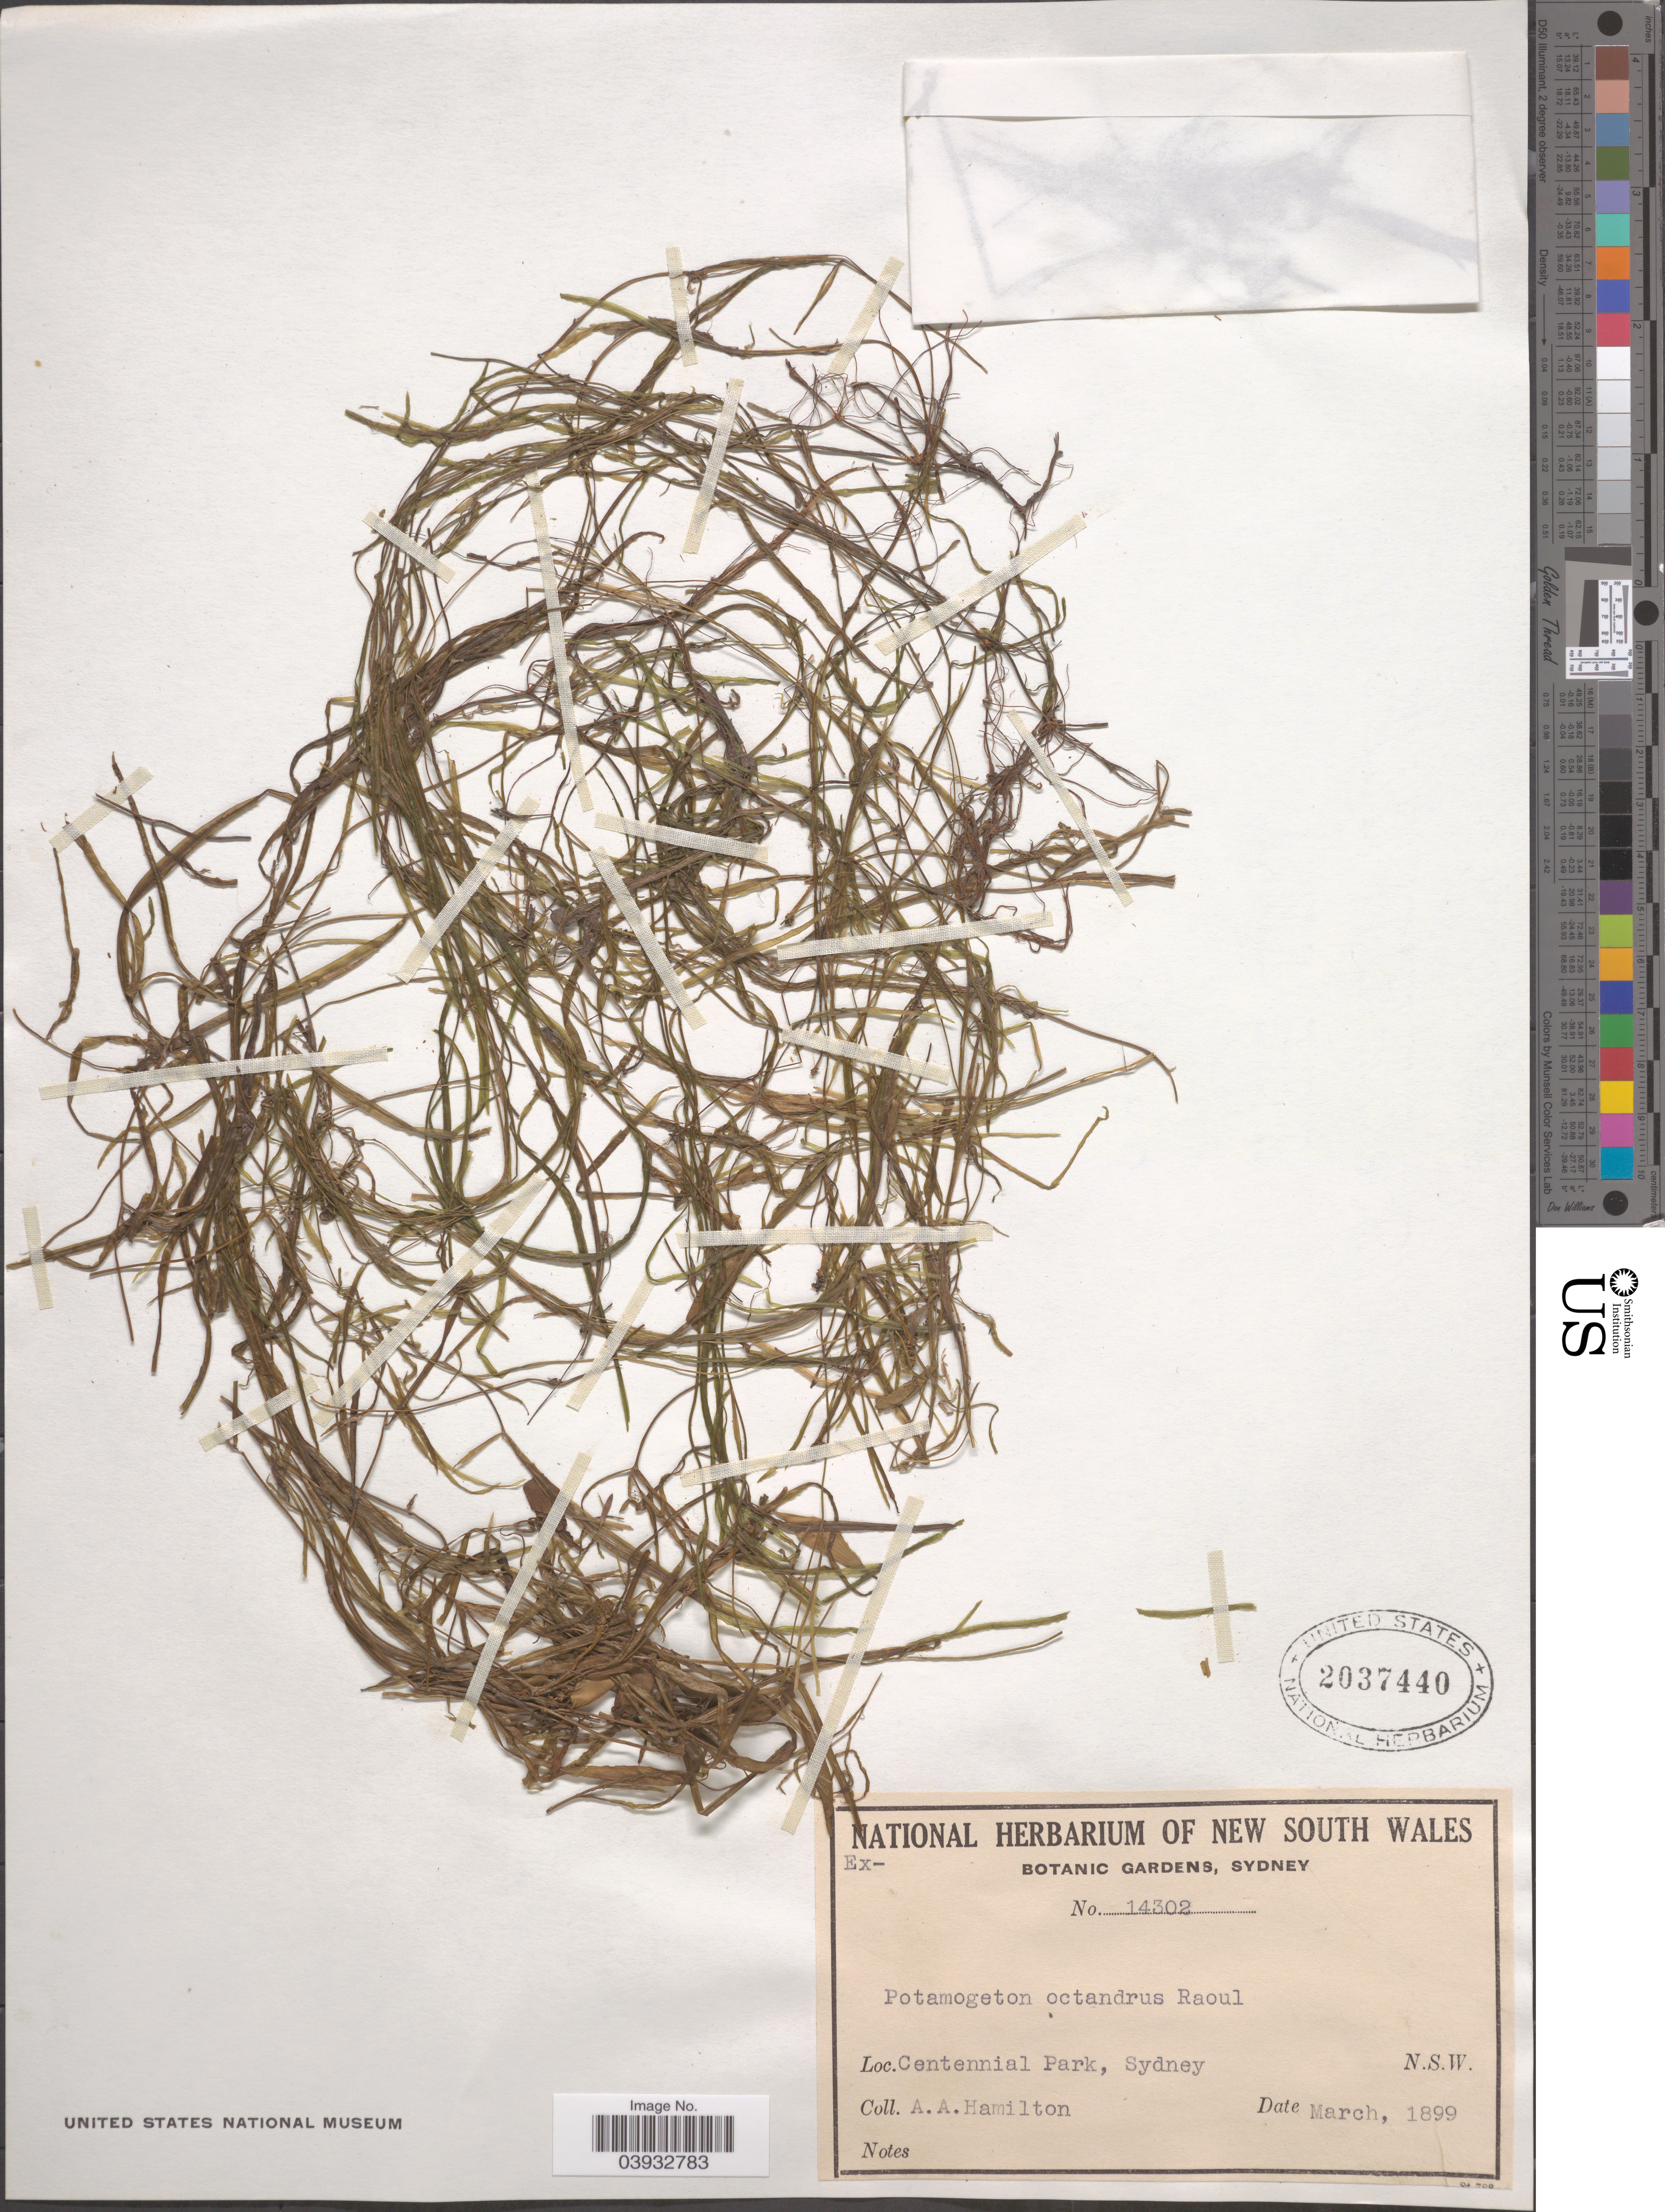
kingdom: Plantae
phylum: Tracheophyta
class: Liliopsida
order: Alismatales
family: Potamogetonaceae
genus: Potamogeton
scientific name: Potamogeton octandrus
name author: Poir.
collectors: A. A. Hamilton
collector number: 14302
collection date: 1899-03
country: Australia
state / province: New South Wales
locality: Centennial Park, Sydney.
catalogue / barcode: US 2037440